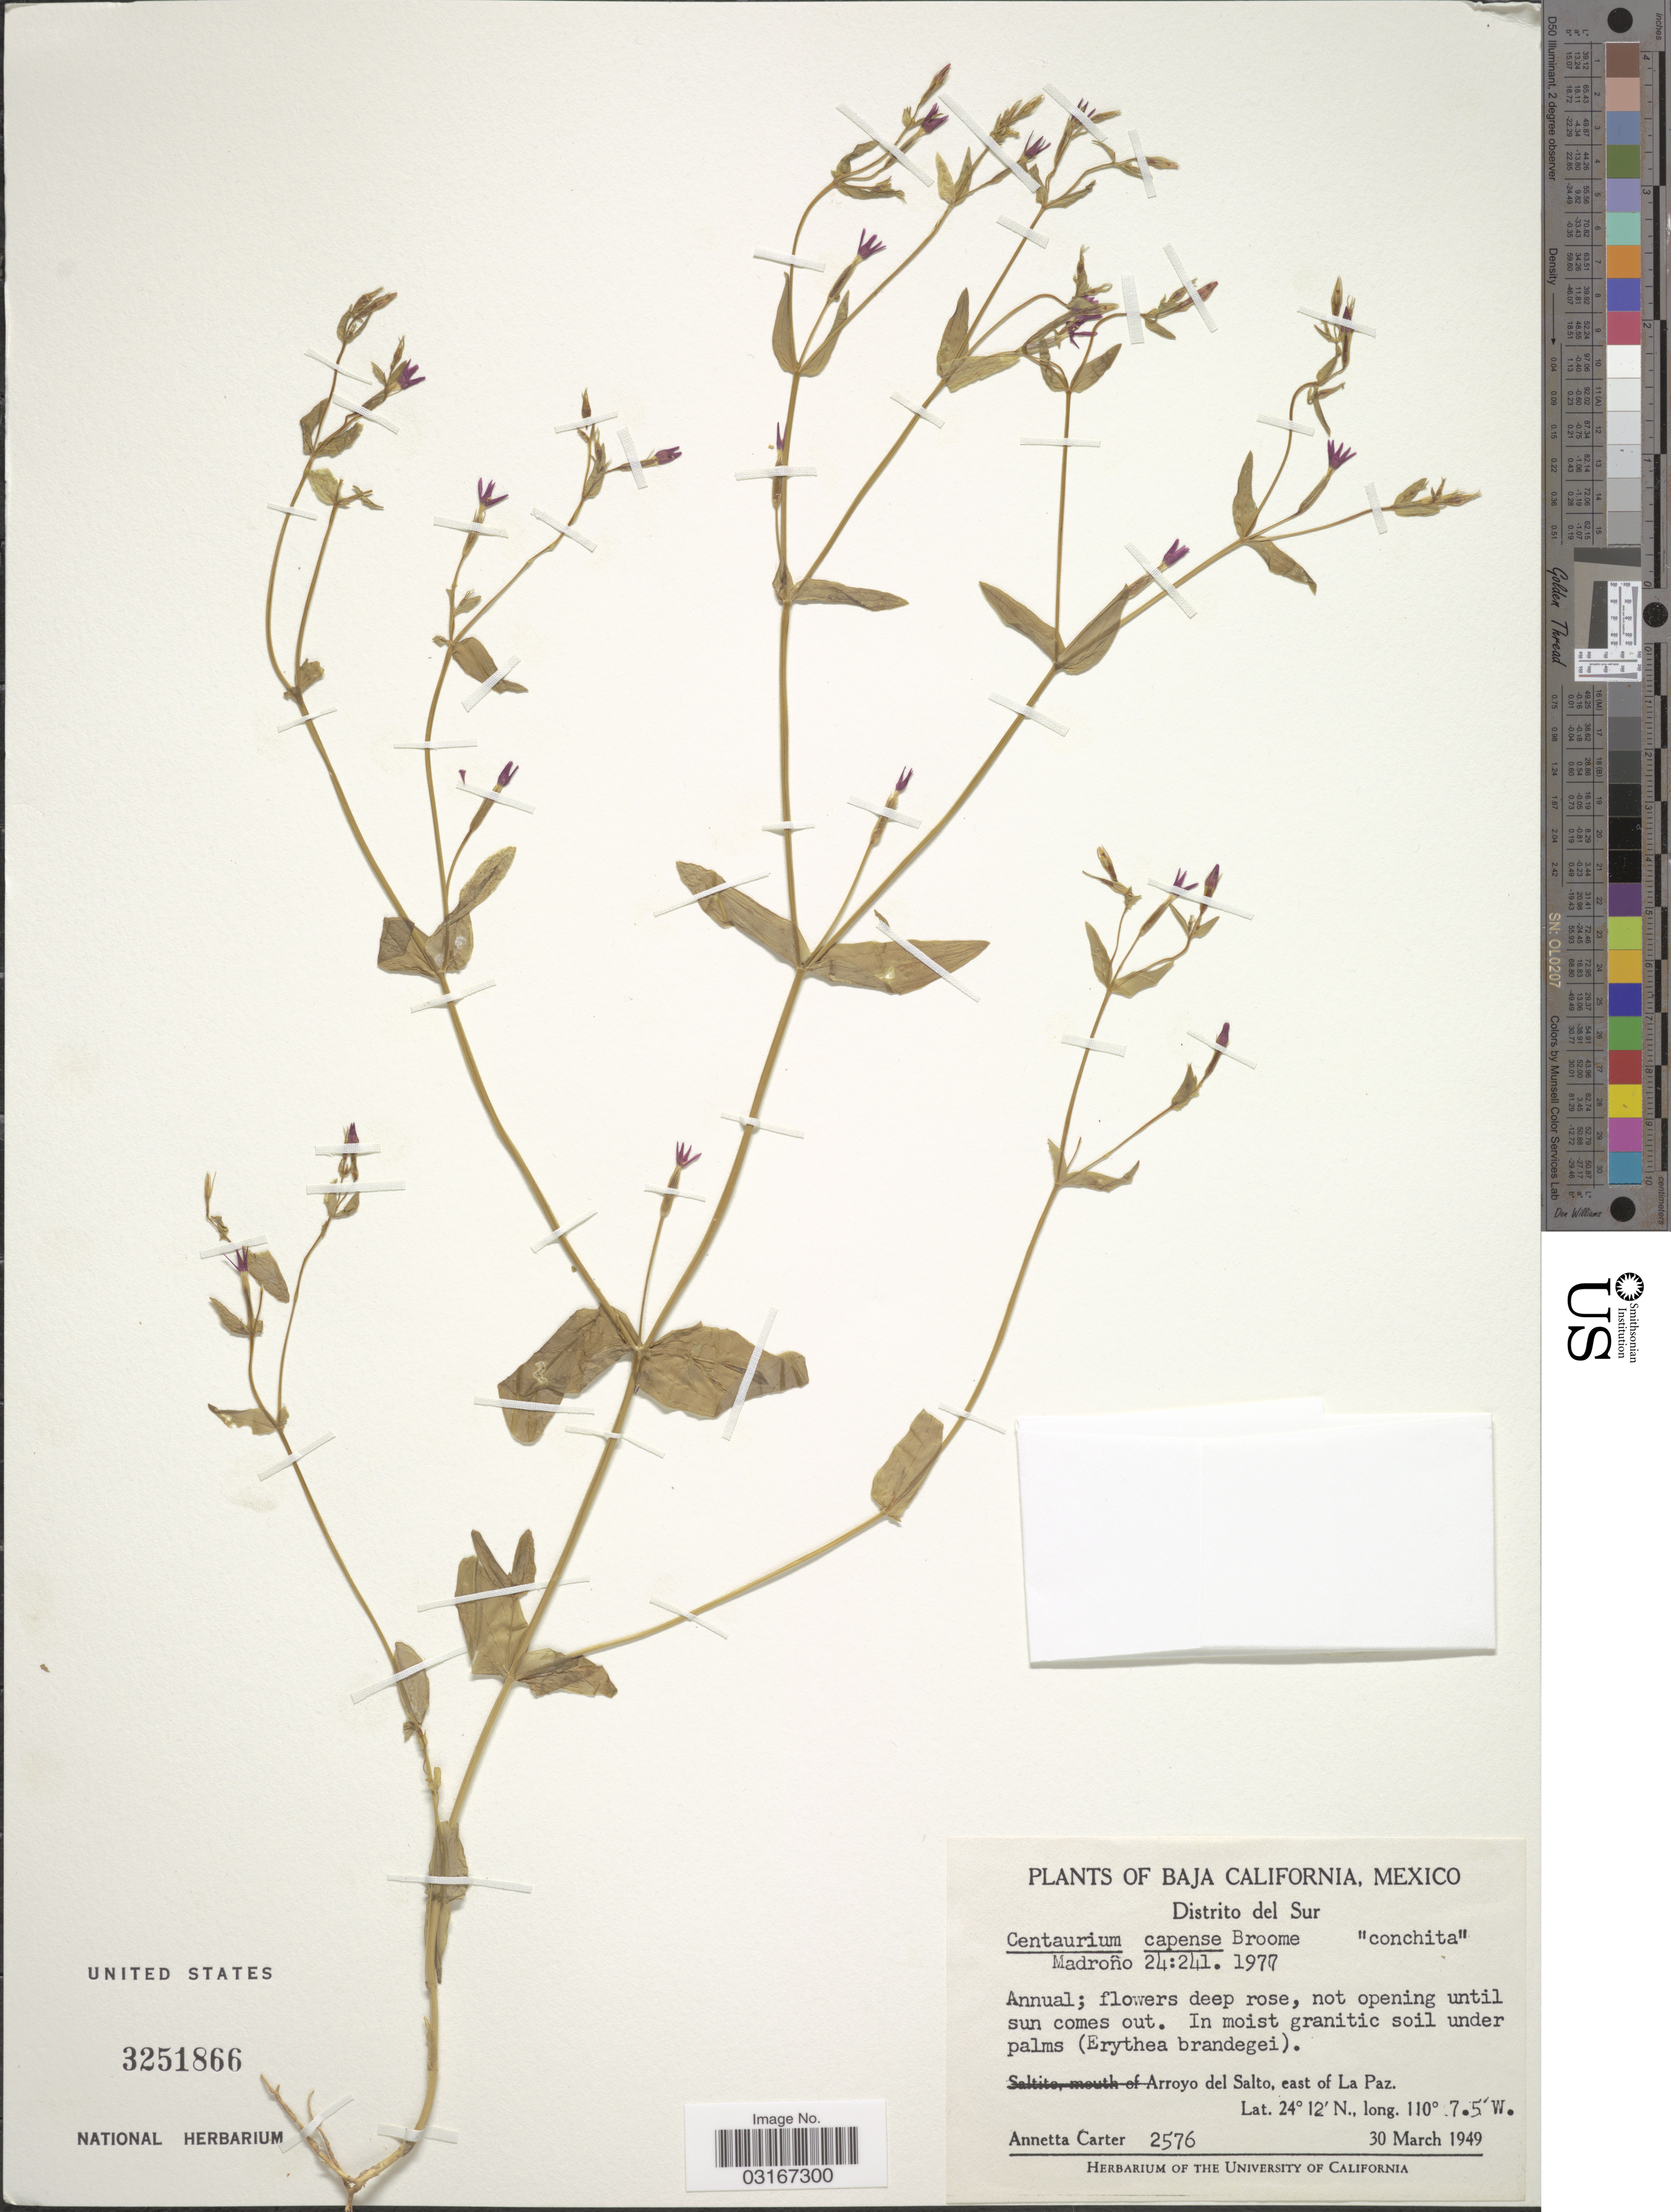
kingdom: Plantae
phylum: Tracheophyta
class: Magnoliopsida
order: Gentianales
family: Gentianaceae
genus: Centaurium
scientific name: Centaurium capense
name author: C.R. Broome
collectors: A. Carter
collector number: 2576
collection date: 1949-03-30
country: Mexico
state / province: Baja California Sur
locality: Distrito del Sur. Arroyo del Salto, east of La Paz.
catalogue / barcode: US 3251866